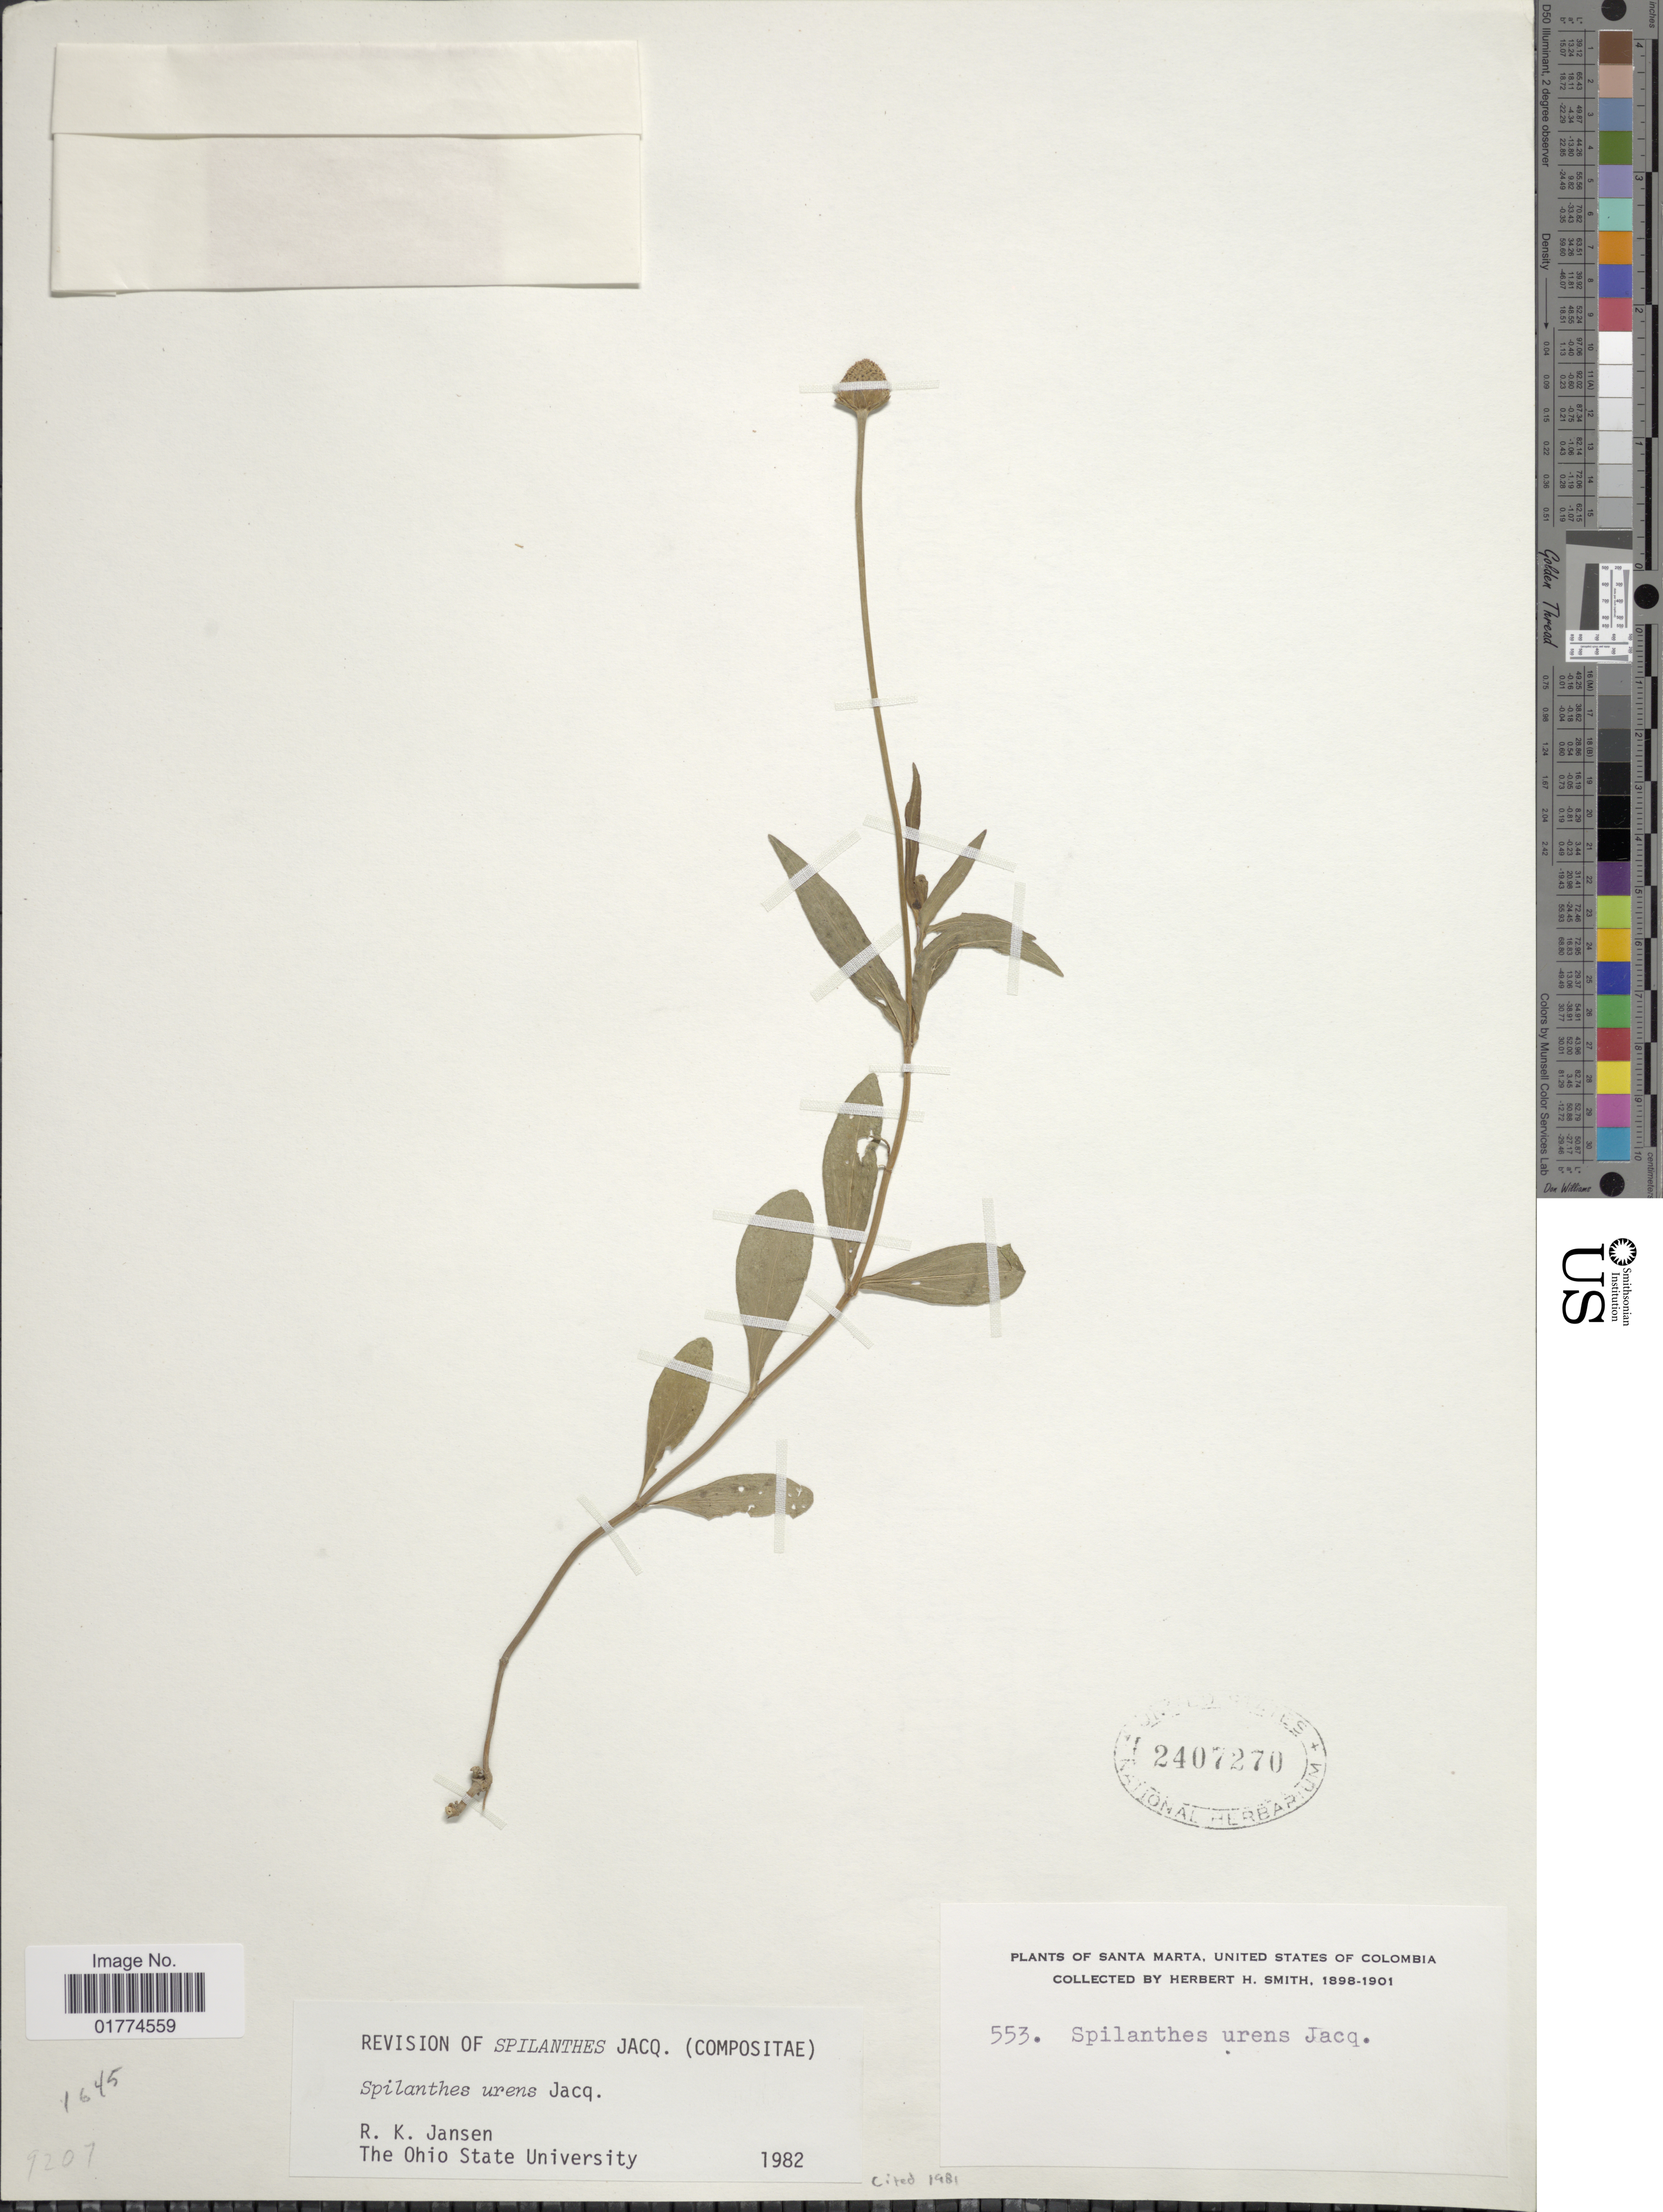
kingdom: Plantae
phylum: Tracheophyta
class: Magnoliopsida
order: Asterales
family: Asteraceae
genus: Spilanthes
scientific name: Spilanthes urens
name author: Jacq.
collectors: Herbert H. Smith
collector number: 553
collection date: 1898/1901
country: Colombia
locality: Santa Marta, United States of Colombia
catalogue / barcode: US 2407270